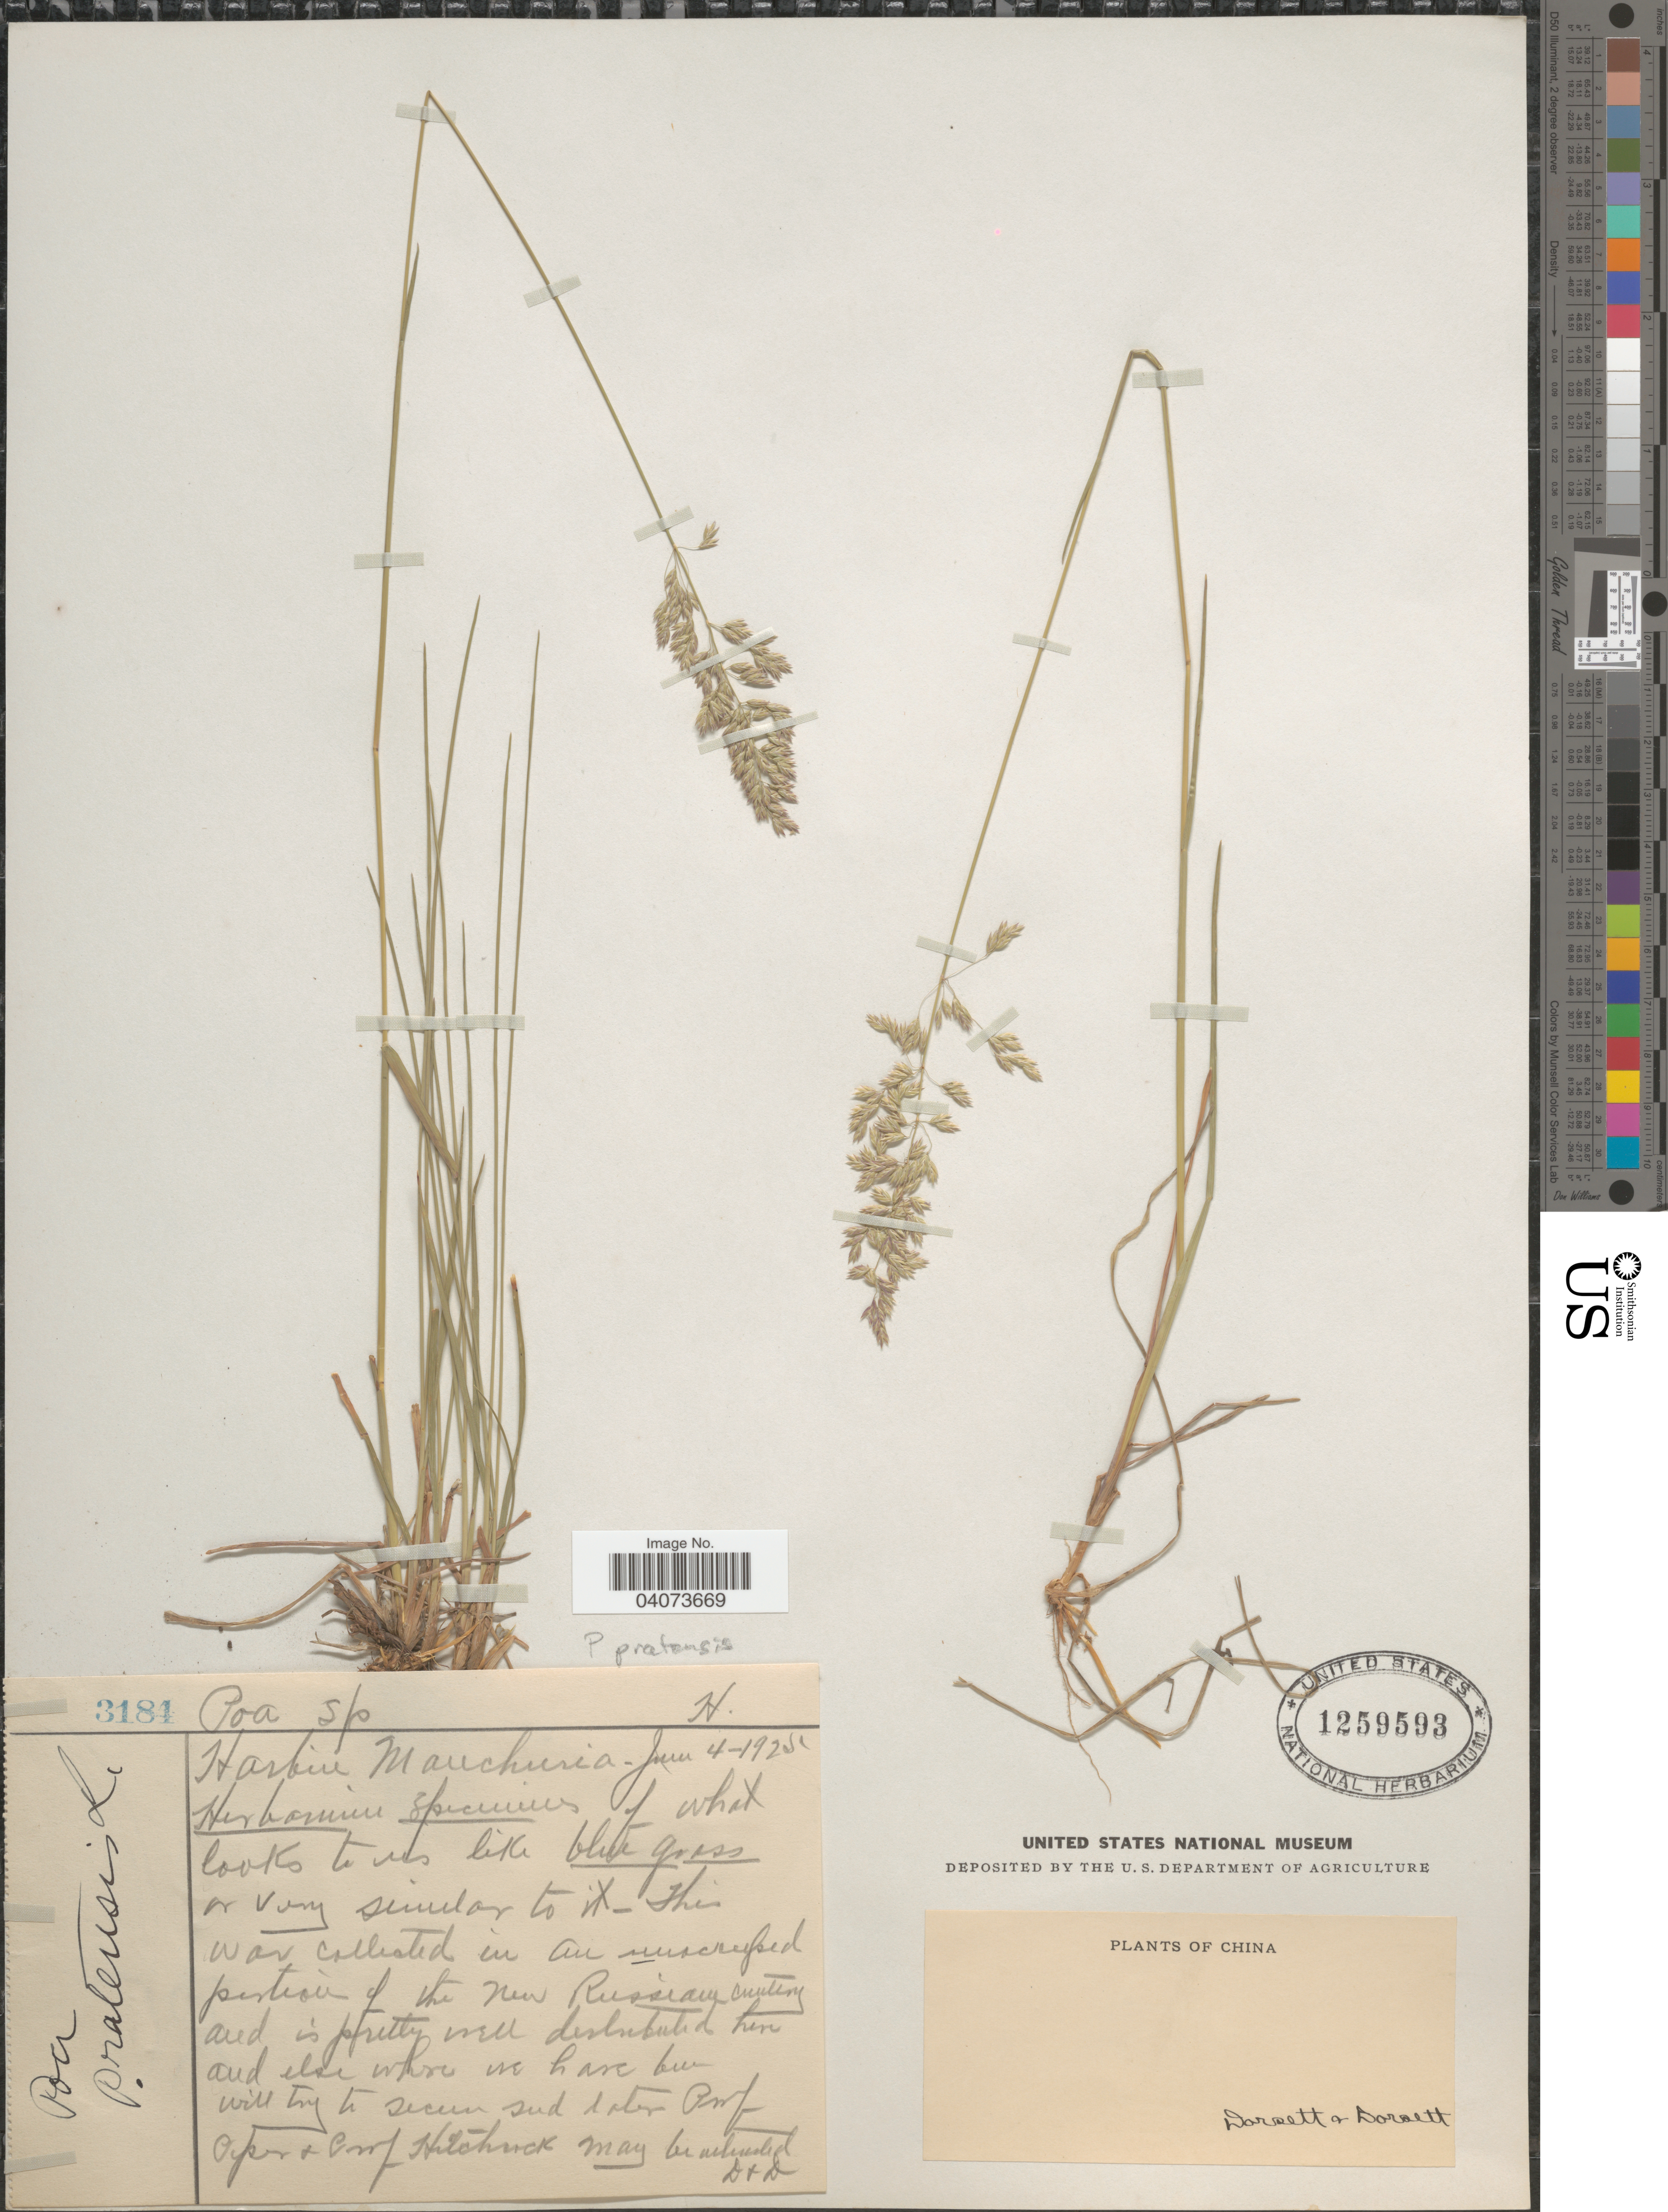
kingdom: Plantae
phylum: Tracheophyta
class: Liliopsida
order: Poales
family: Poaceae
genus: Poa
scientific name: Poa pratensis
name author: L.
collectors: -- Dorsett & -- Dorsett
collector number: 3181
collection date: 1925-06-04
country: China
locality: Harbin Manchuria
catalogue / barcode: US 1259593